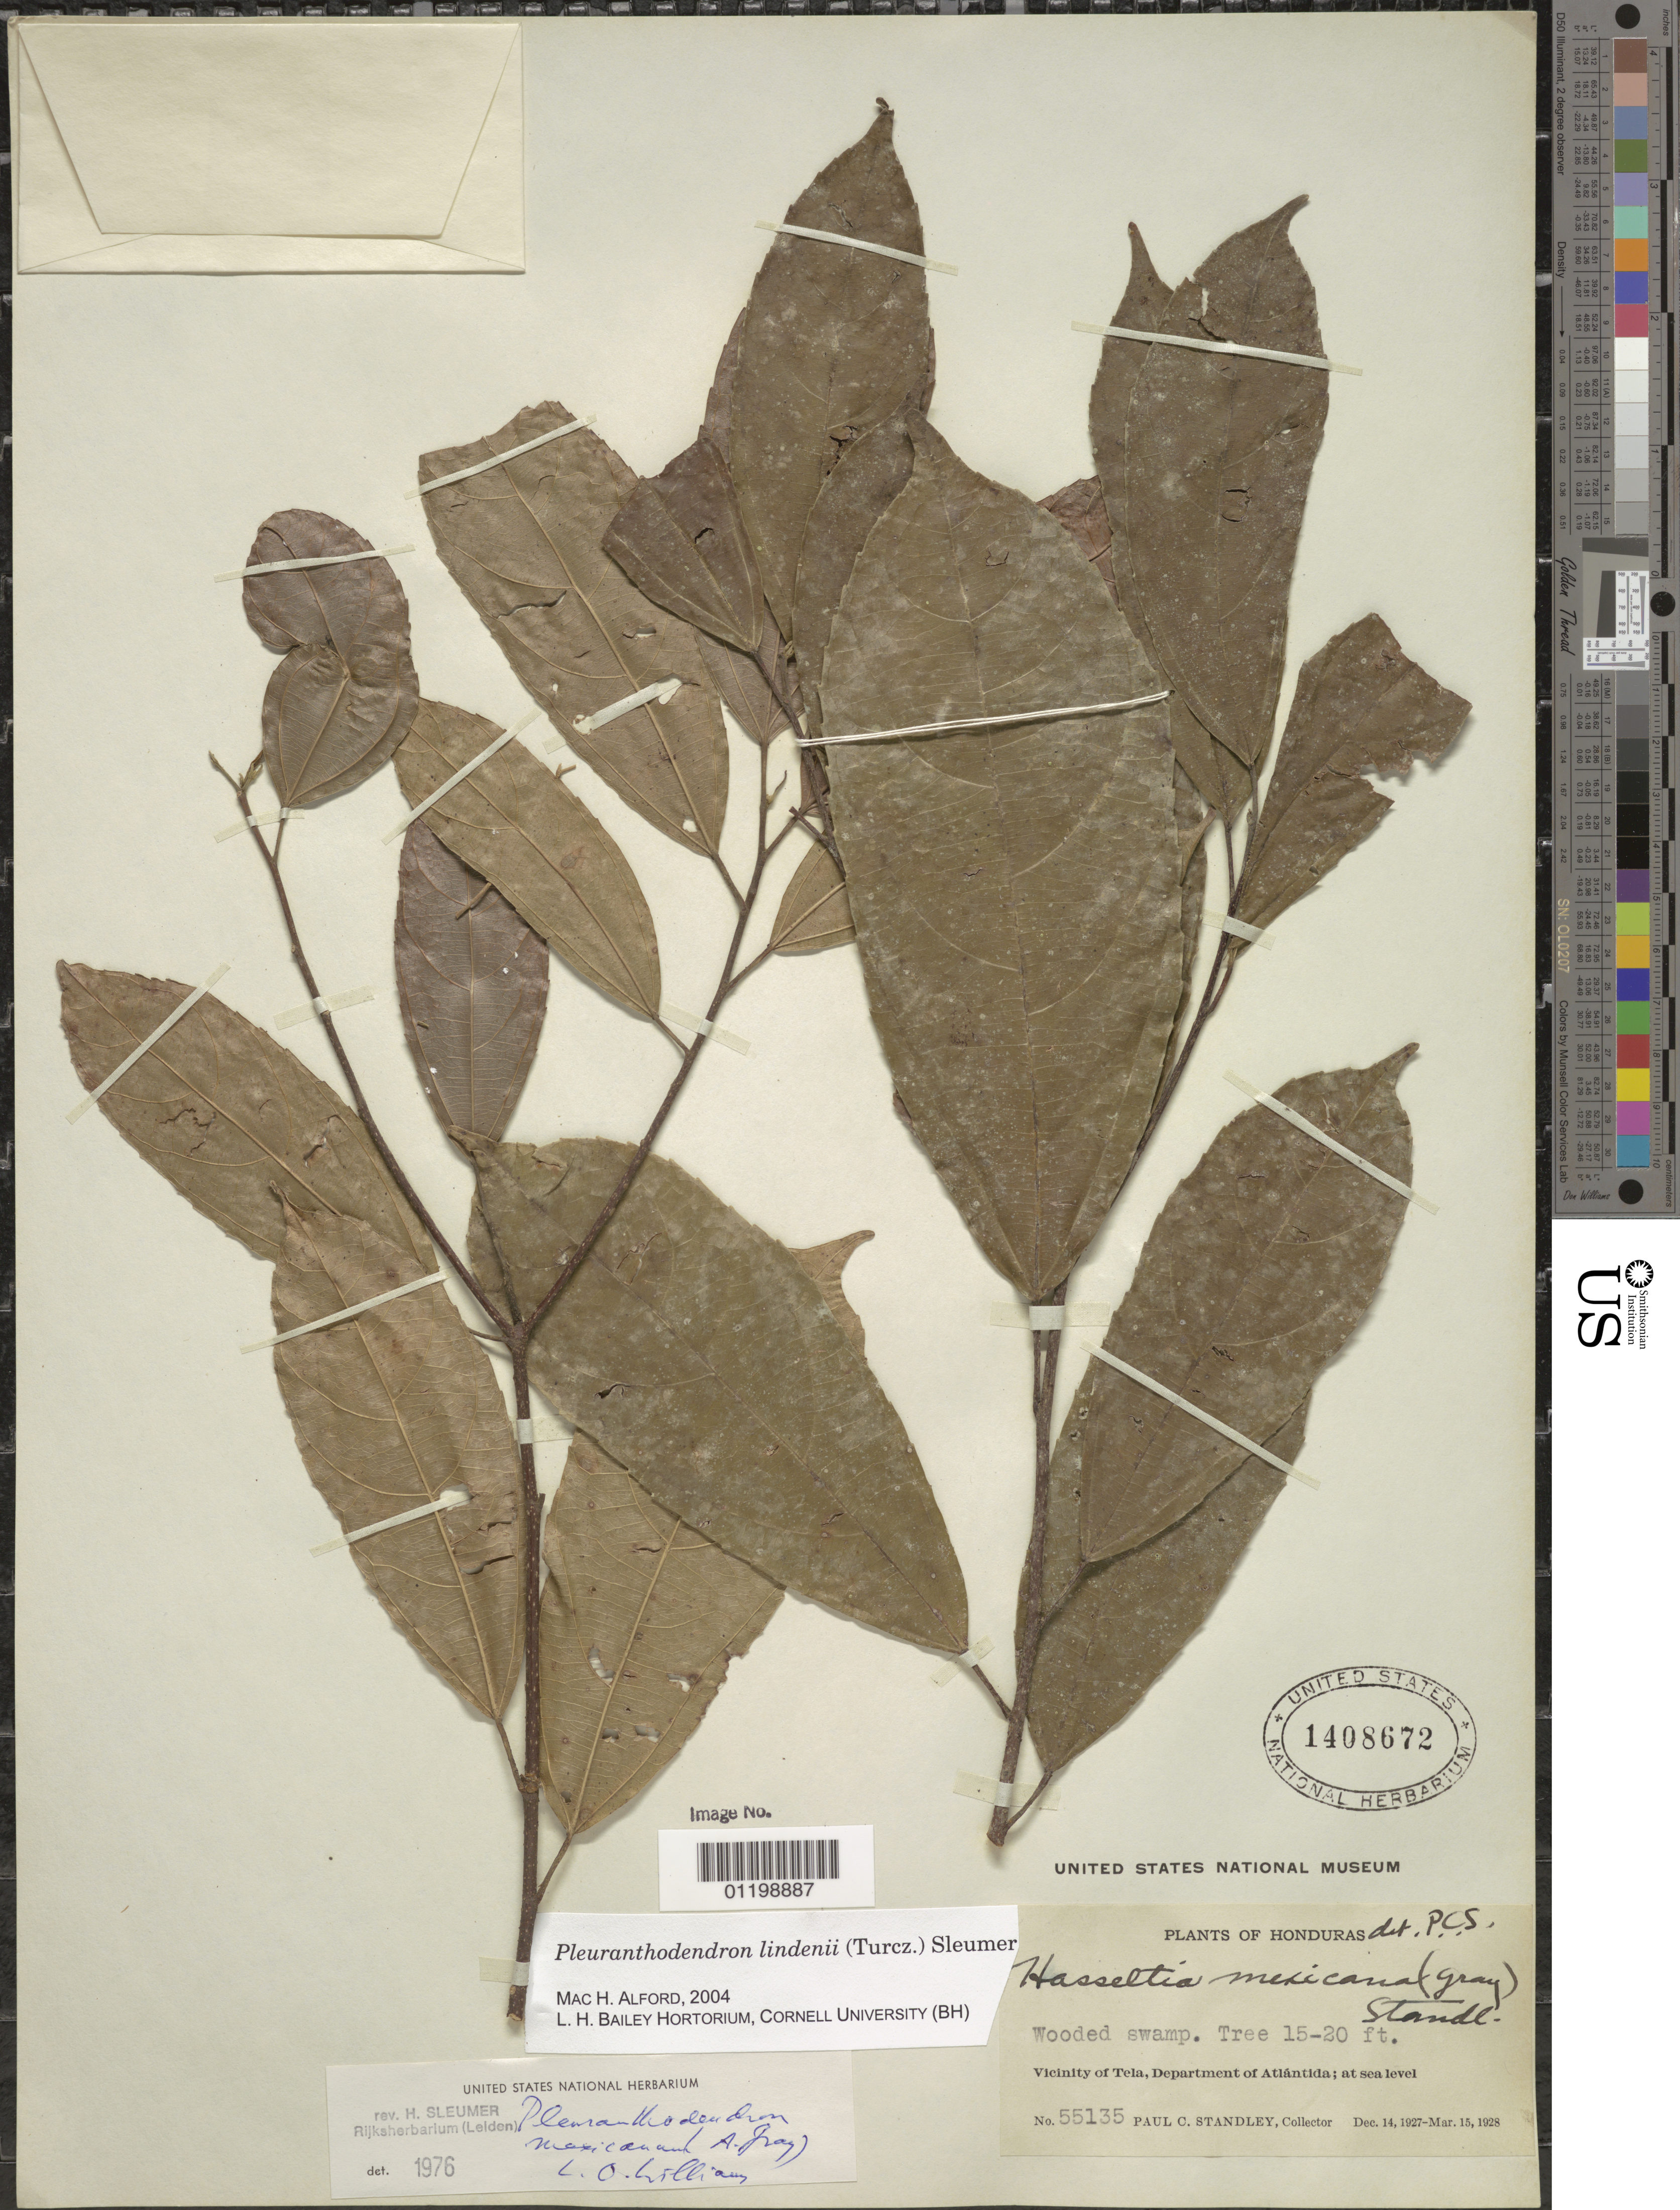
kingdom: Plantae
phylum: Tracheophyta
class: Magnoliopsida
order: Malpighiales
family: Salicaceae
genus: Pleuranthodendron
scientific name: Pleuranthodendron lindenii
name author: (Turcz.) Sleumer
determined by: Alford, Mac Haverson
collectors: P. C. Standley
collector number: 55135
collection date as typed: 14 Dec 1927 to 15 Mar 1927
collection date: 1927-03-15/1927-12-14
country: Honduras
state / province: Atlántida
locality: Vicinity of Tela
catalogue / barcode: US 1408672